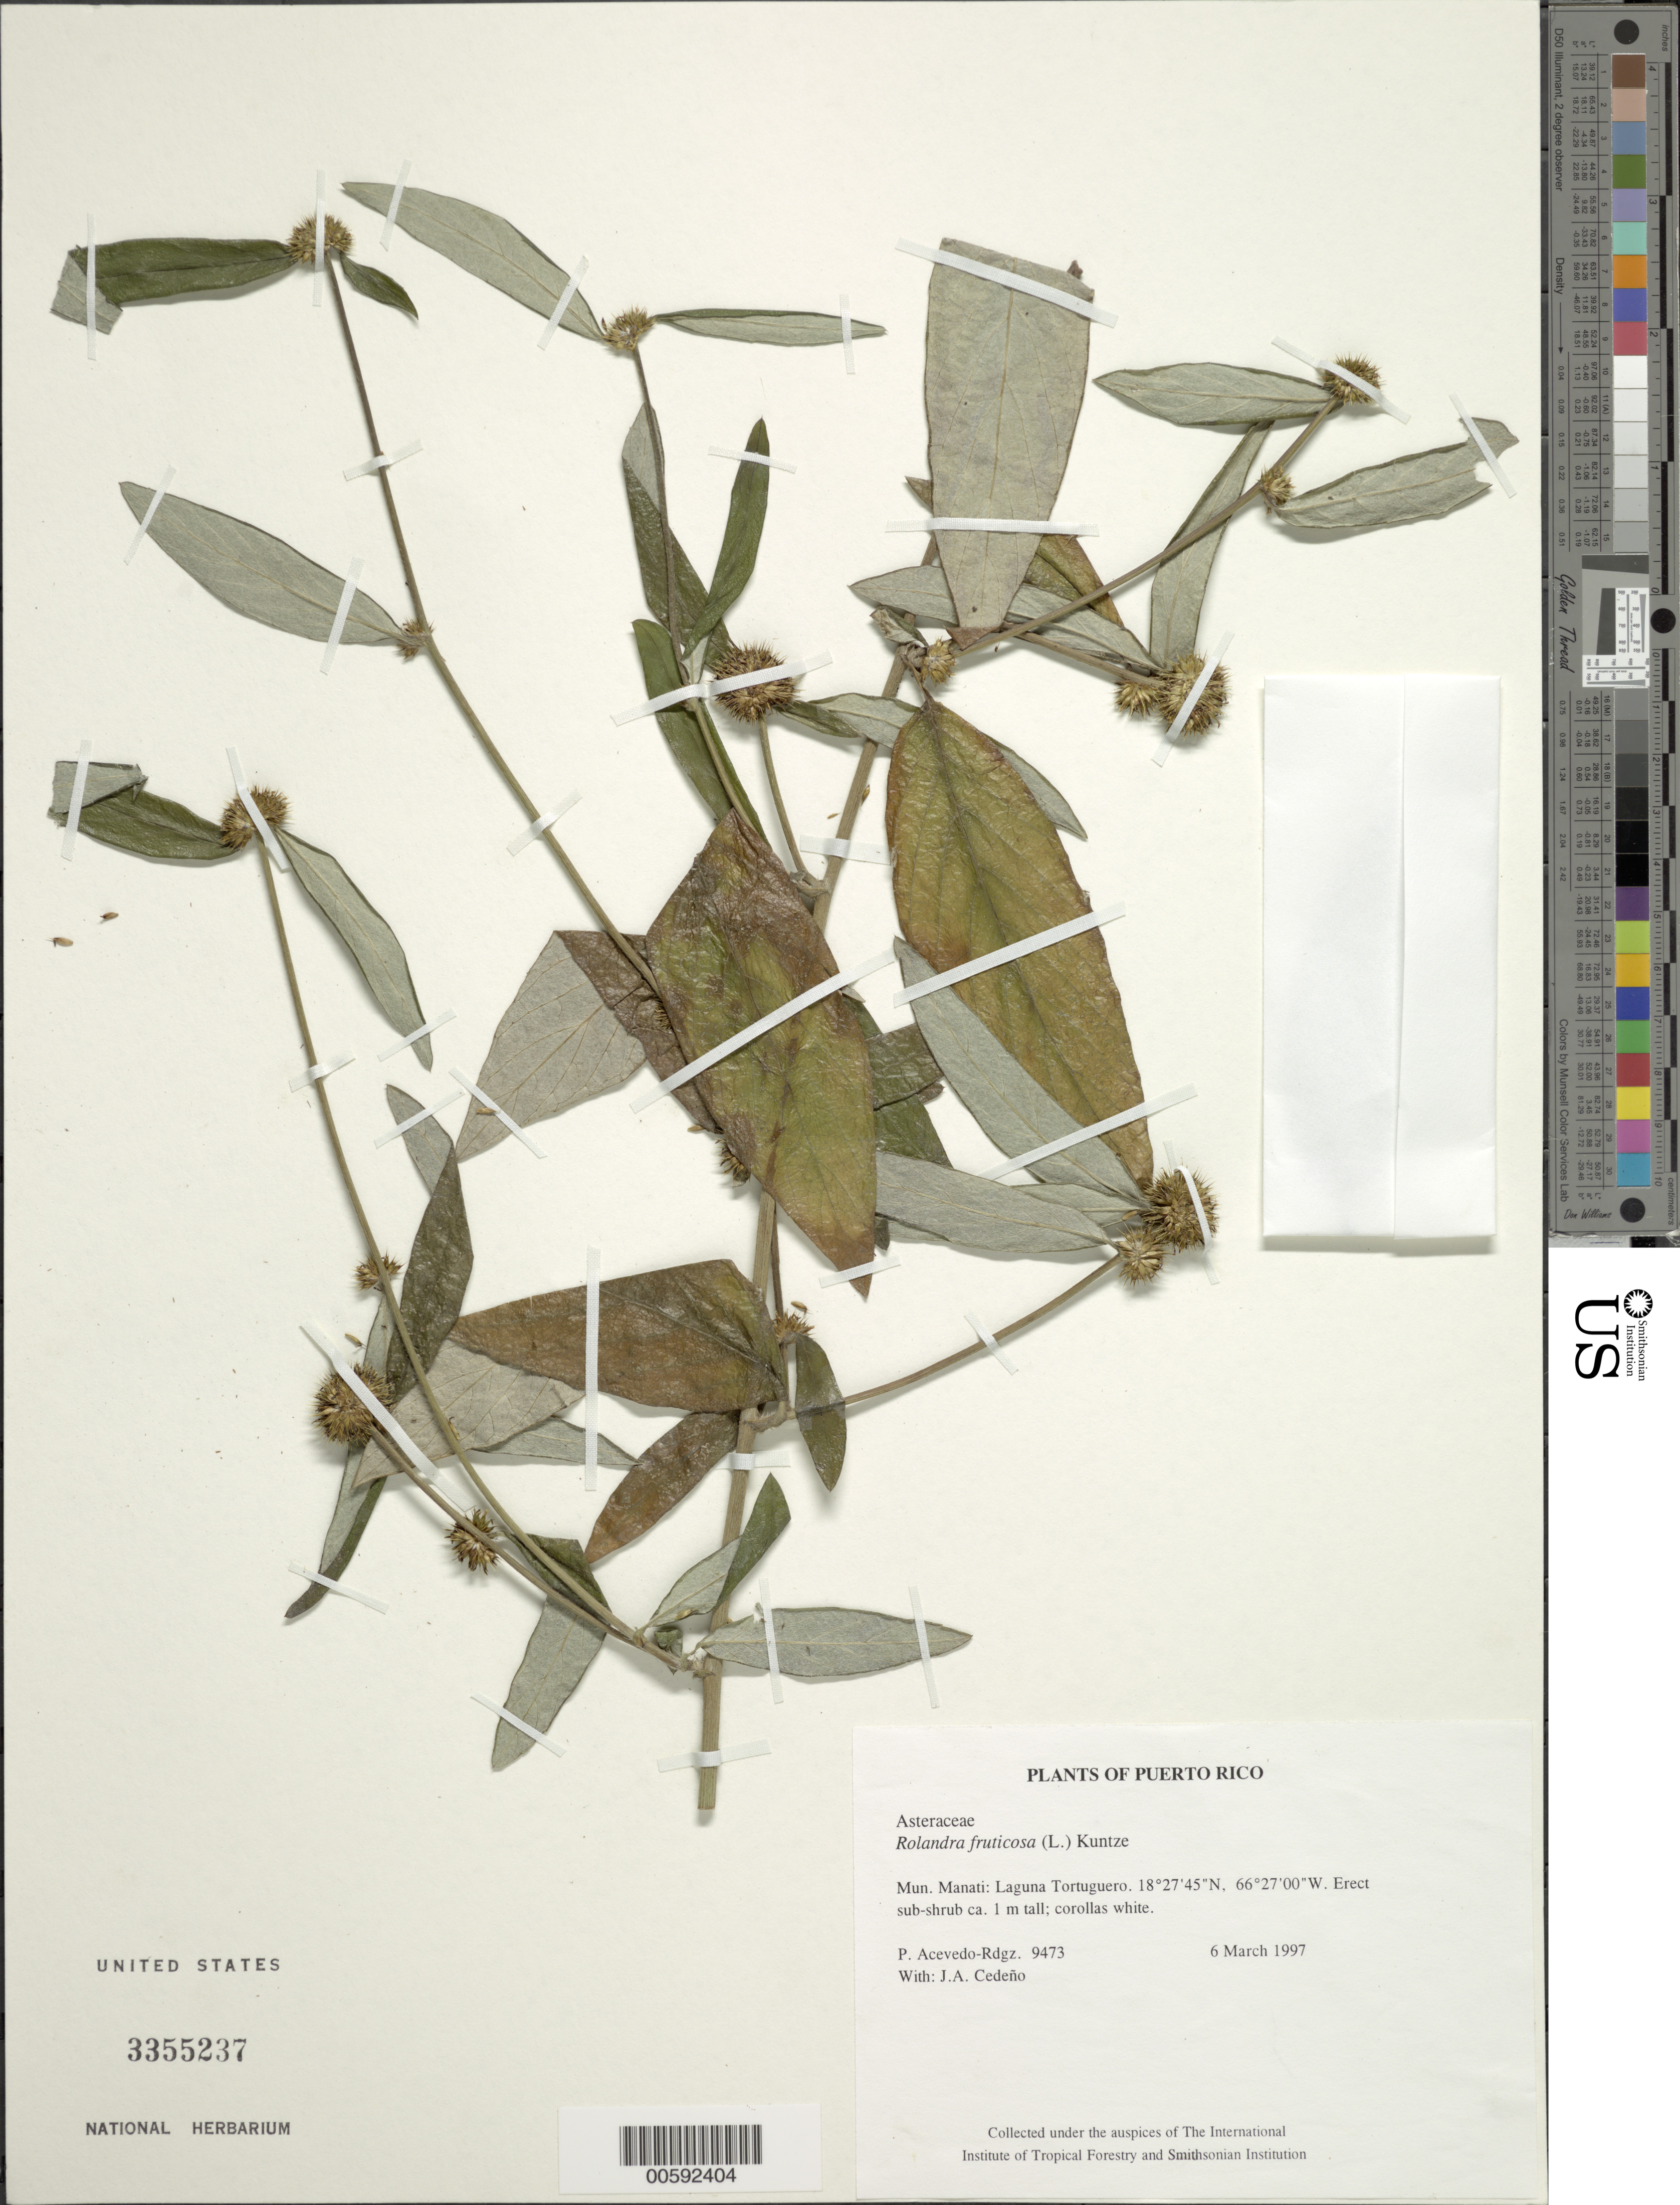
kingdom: Plantae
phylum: Tracheophyta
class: Magnoliopsida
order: Asterales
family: Asteraceae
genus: Rolandra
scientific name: Rolandra fruticosa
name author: (L.) Kuntze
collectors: P. Acevedo-Rodr. & J. A. Cedeño M.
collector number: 9473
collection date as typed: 06 Mar 1997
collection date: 1997-03-06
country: Puerto Rico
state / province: Manatí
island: Puerto Rico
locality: Manatí: Laguna Tortuguero.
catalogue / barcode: US 3355237